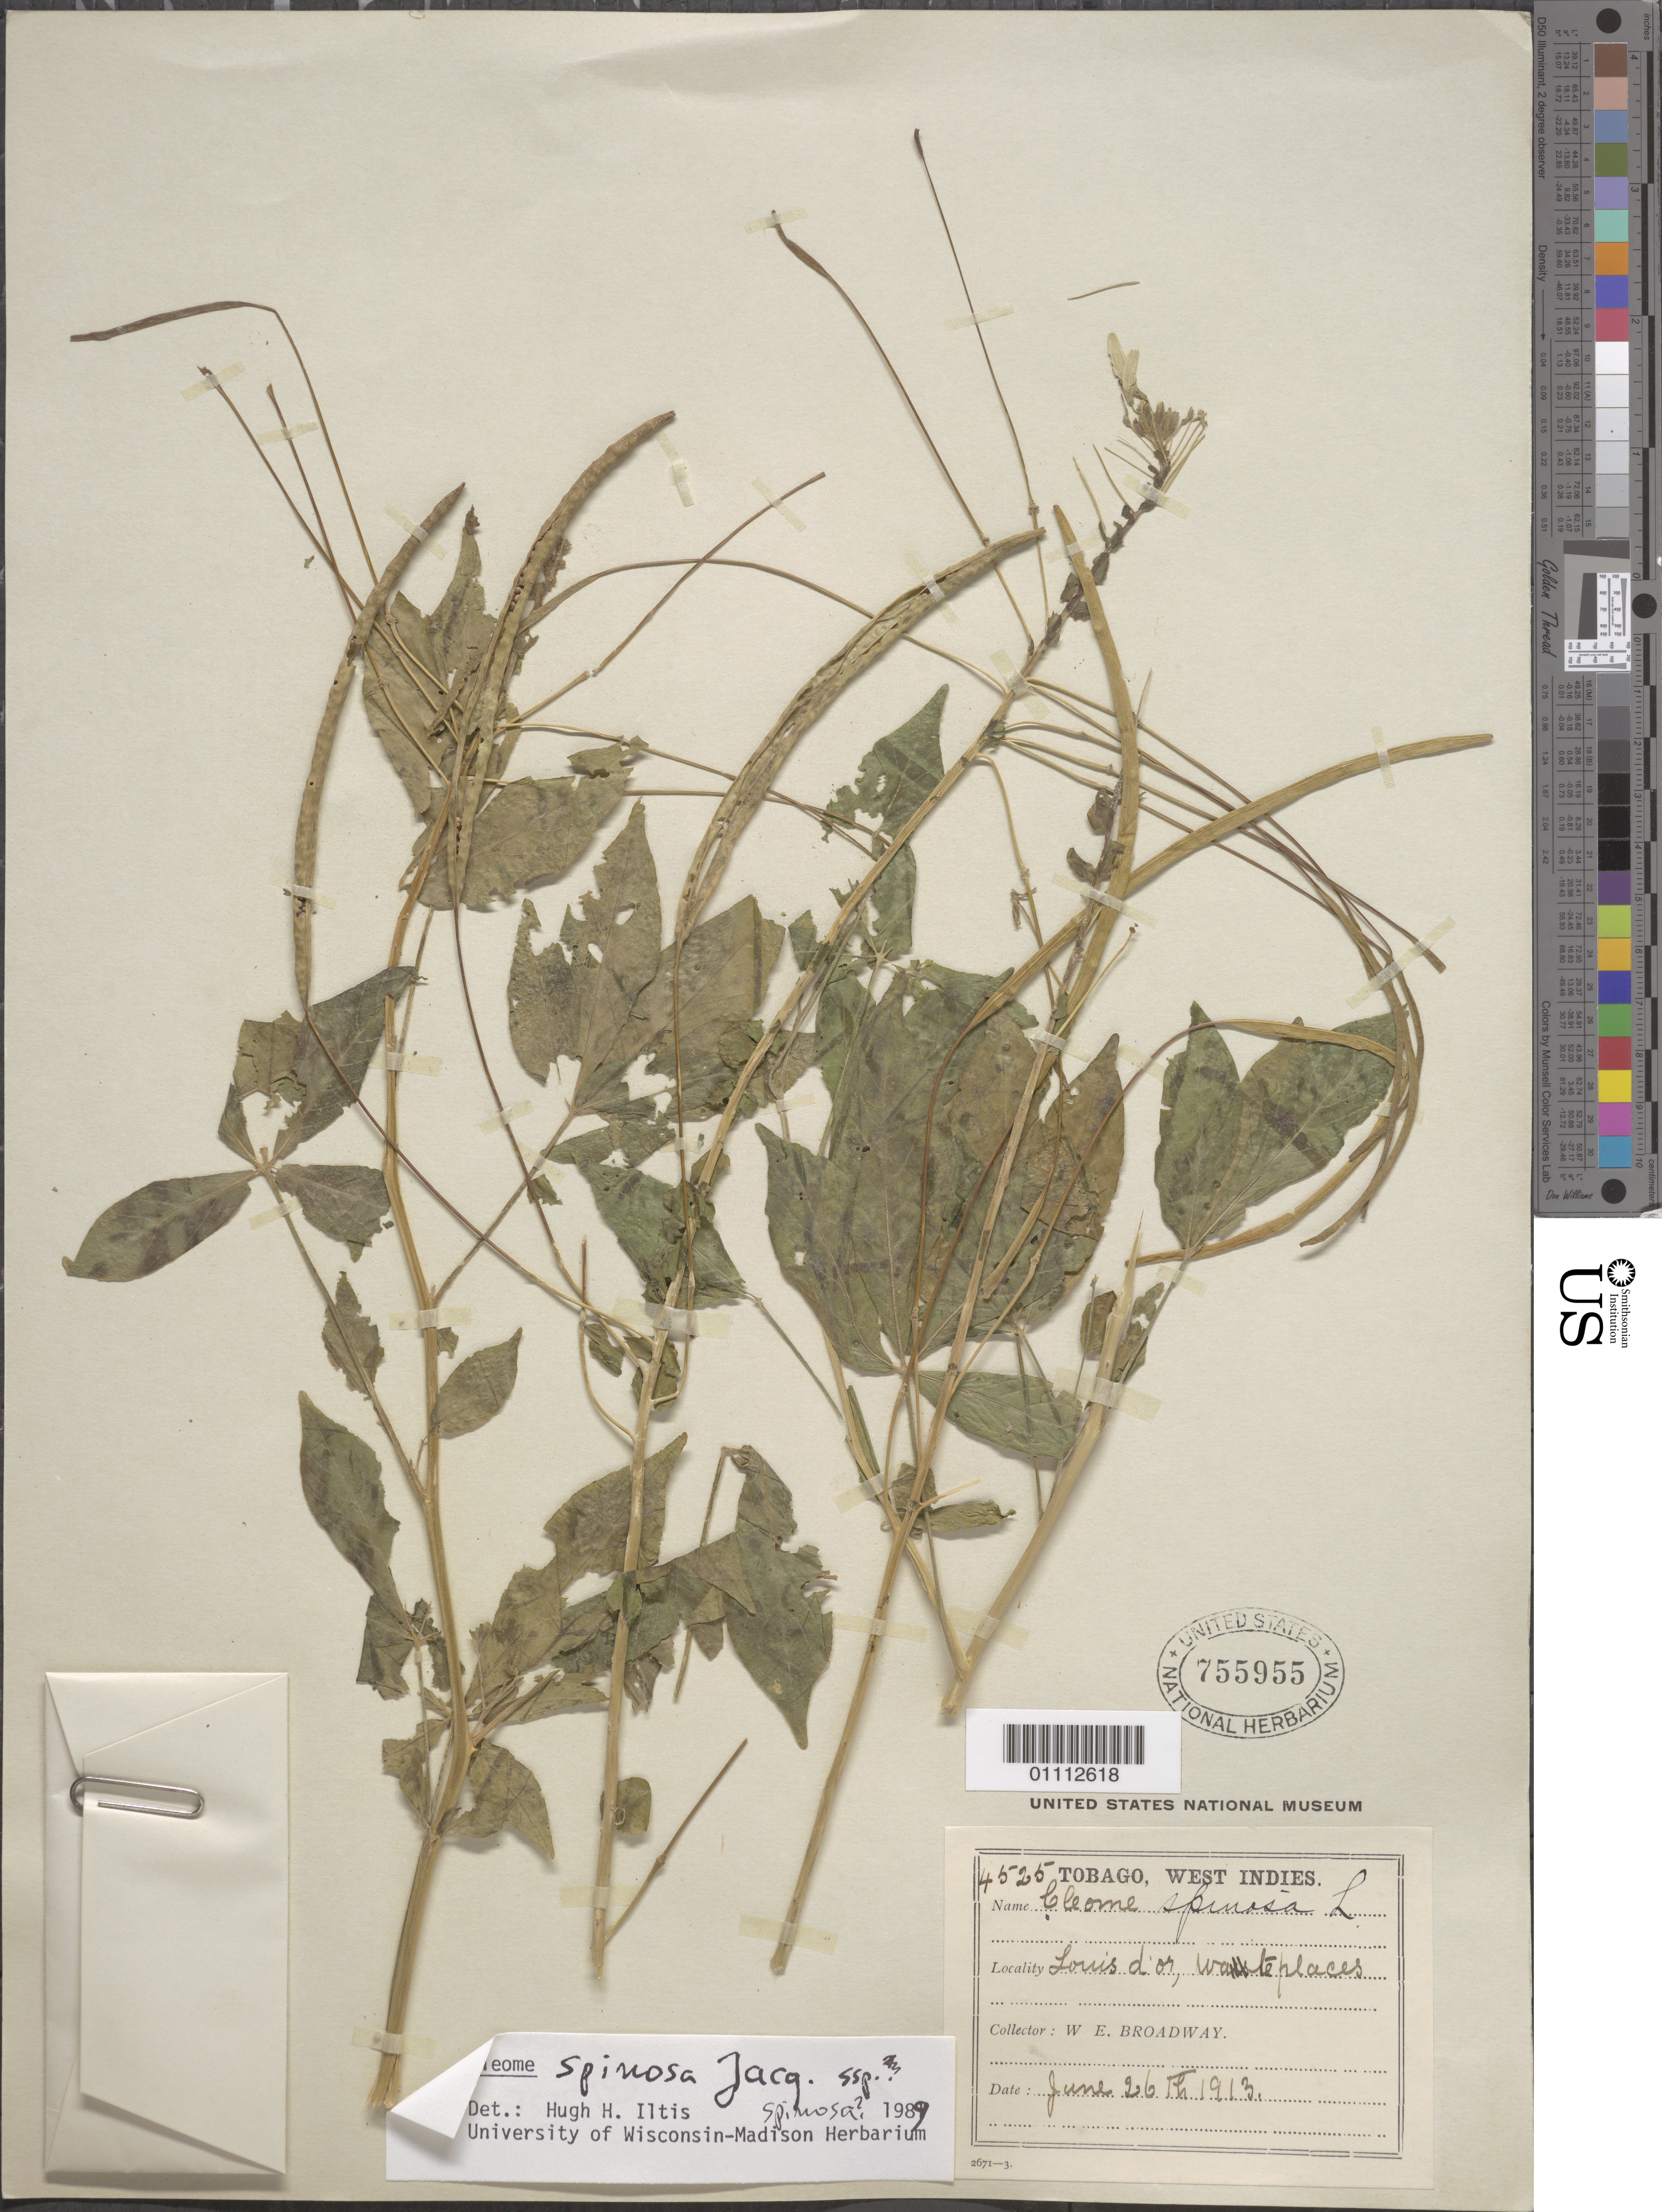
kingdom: Plantae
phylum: Tracheophyta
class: Magnoliopsida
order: Brassicales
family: Cleomaceae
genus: Tarenaya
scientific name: Tarenaya spinosa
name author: (Jacq.) Raf.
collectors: W. E. Broadway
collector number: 4525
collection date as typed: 26 Jun 1913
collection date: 1913-06-26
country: Trinidad and Tobago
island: Tobago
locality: Loius dior, waste place.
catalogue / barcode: US 755955